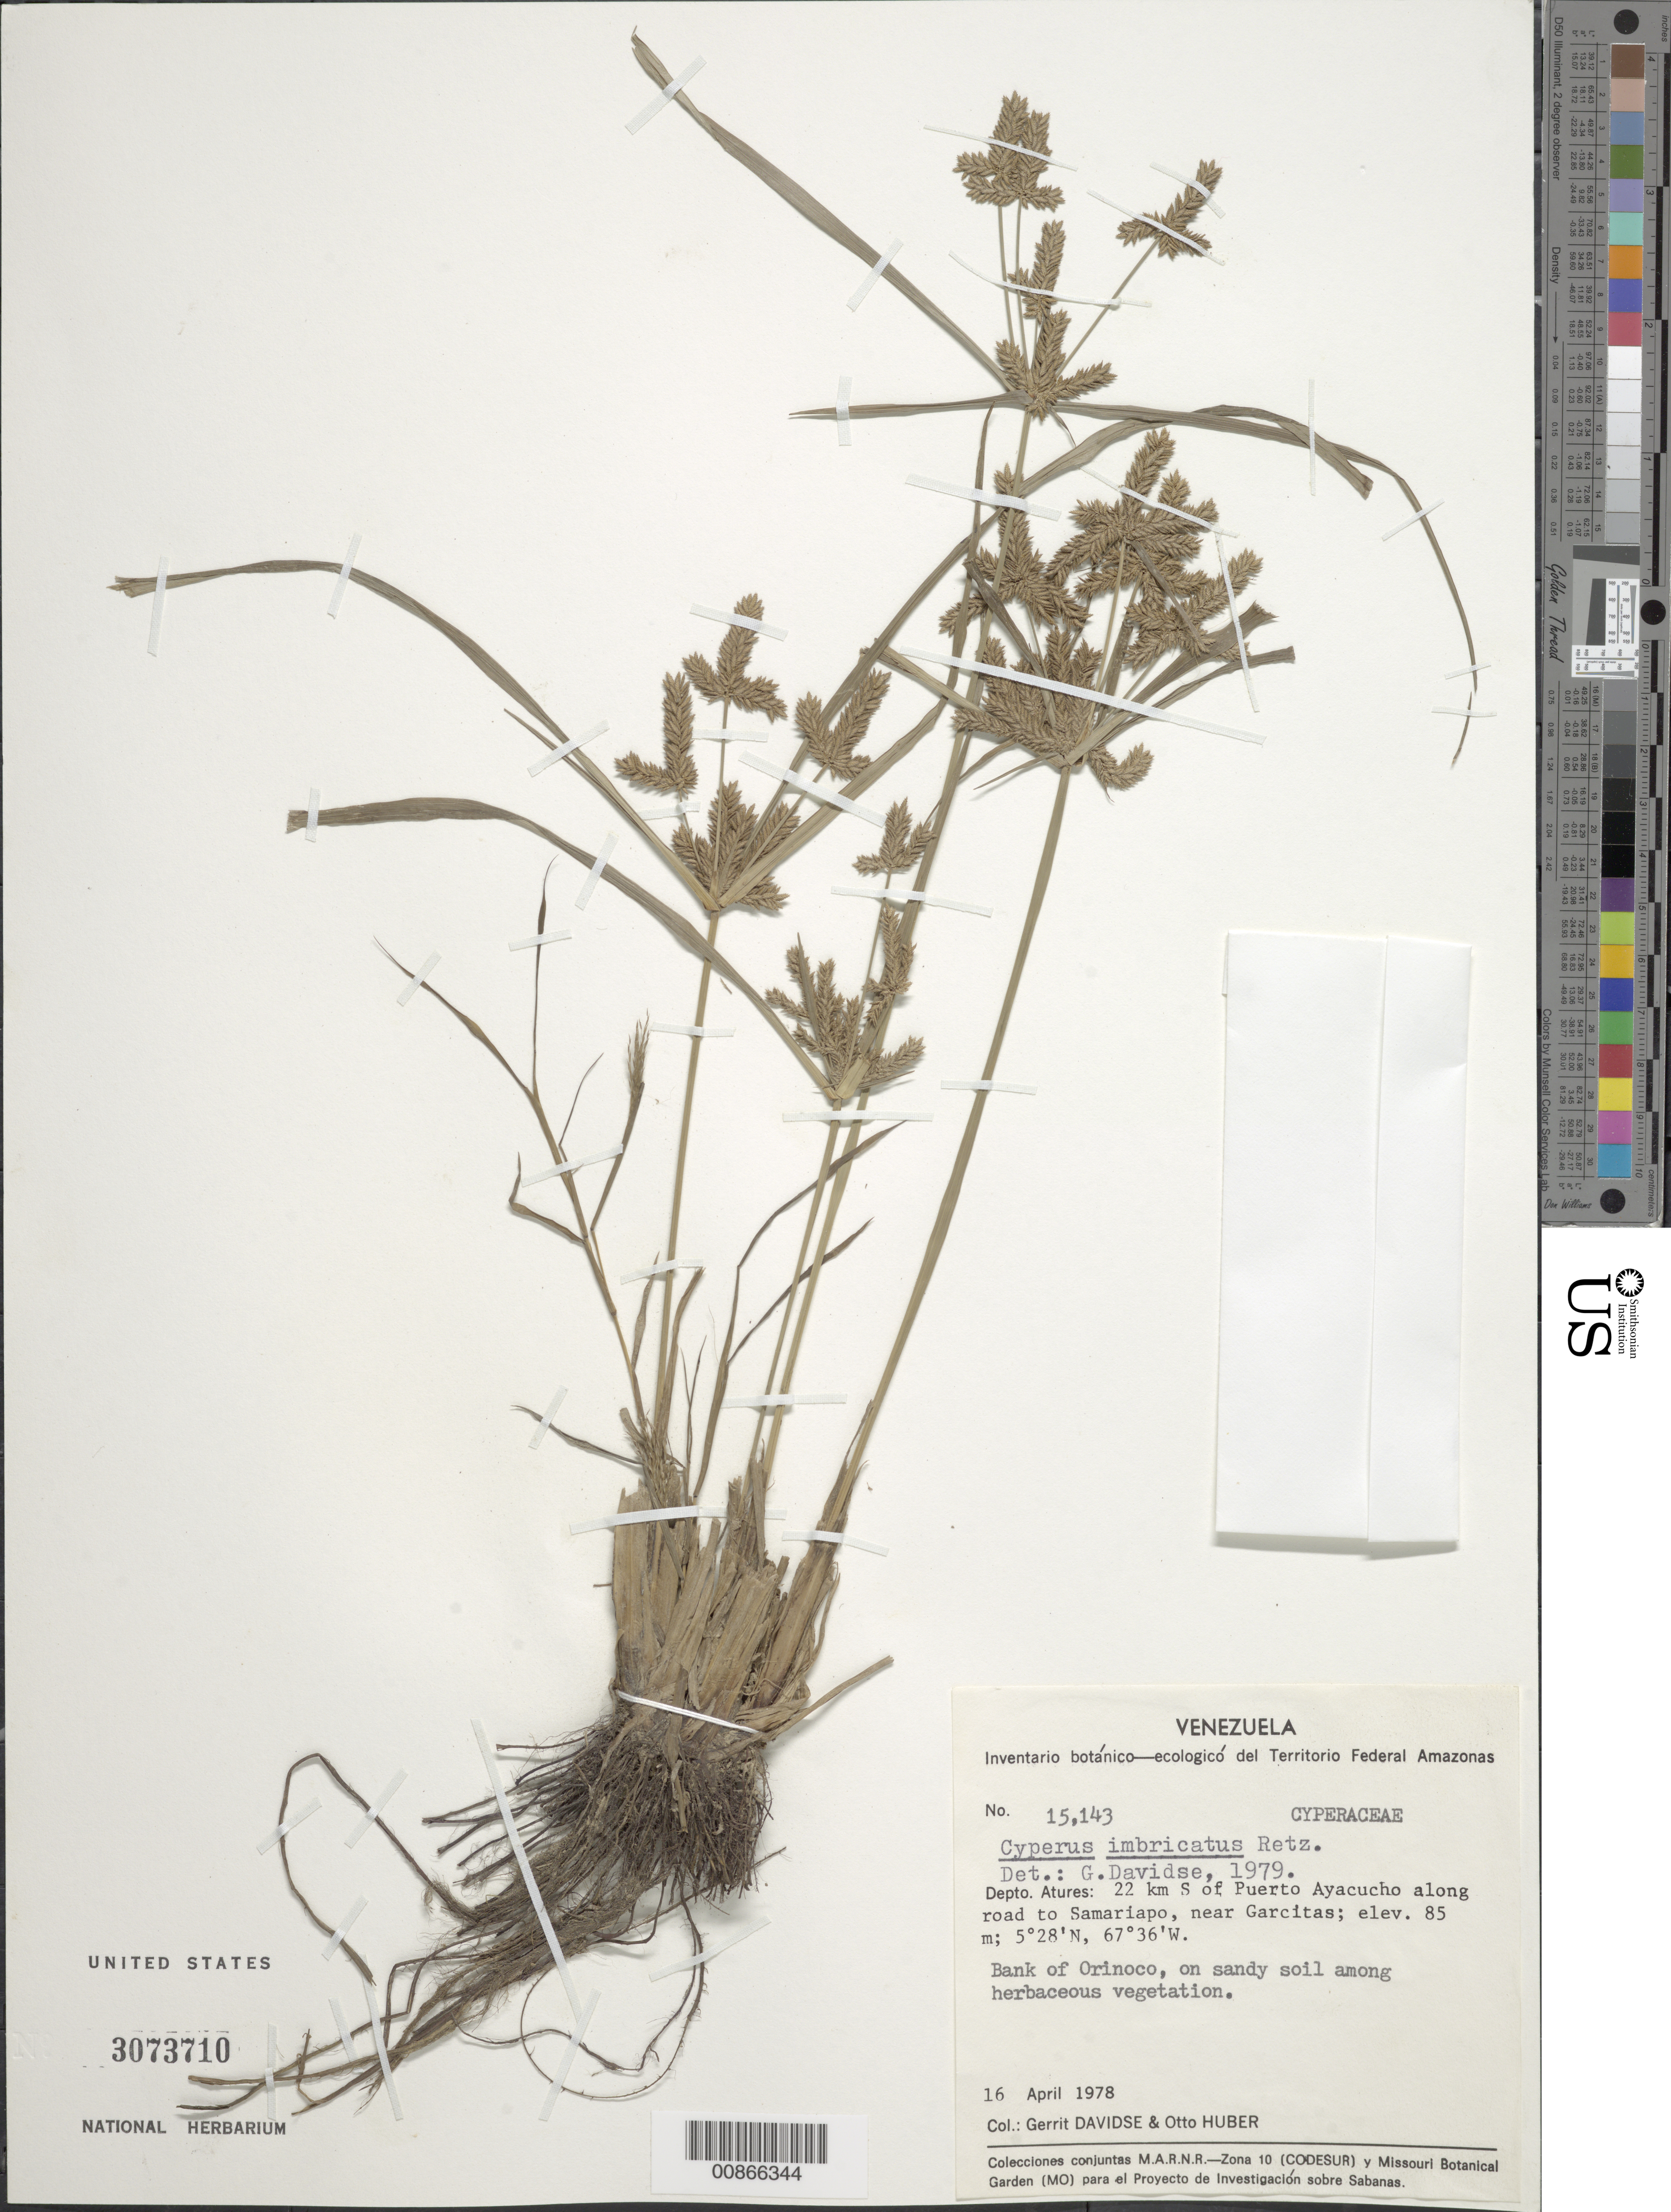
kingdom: Plantae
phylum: Tracheophyta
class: Liliopsida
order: Poales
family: Cyperaceae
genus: Cyperus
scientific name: Cyperus imbricatus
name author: Retz.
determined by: Davidse, Gerrit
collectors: G. Davidse & O. Huber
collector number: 15143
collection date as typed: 16-Apr-78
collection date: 1978-04-16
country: Venezuela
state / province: Amazonas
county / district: Atures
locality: Puerto Ayacucho, 22 km S of along road to Samariapo, near Garcitas, Río Orinoco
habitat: Sandy soil of river bank of Orinoco with herbaceous vegetation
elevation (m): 85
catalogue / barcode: US 3073710